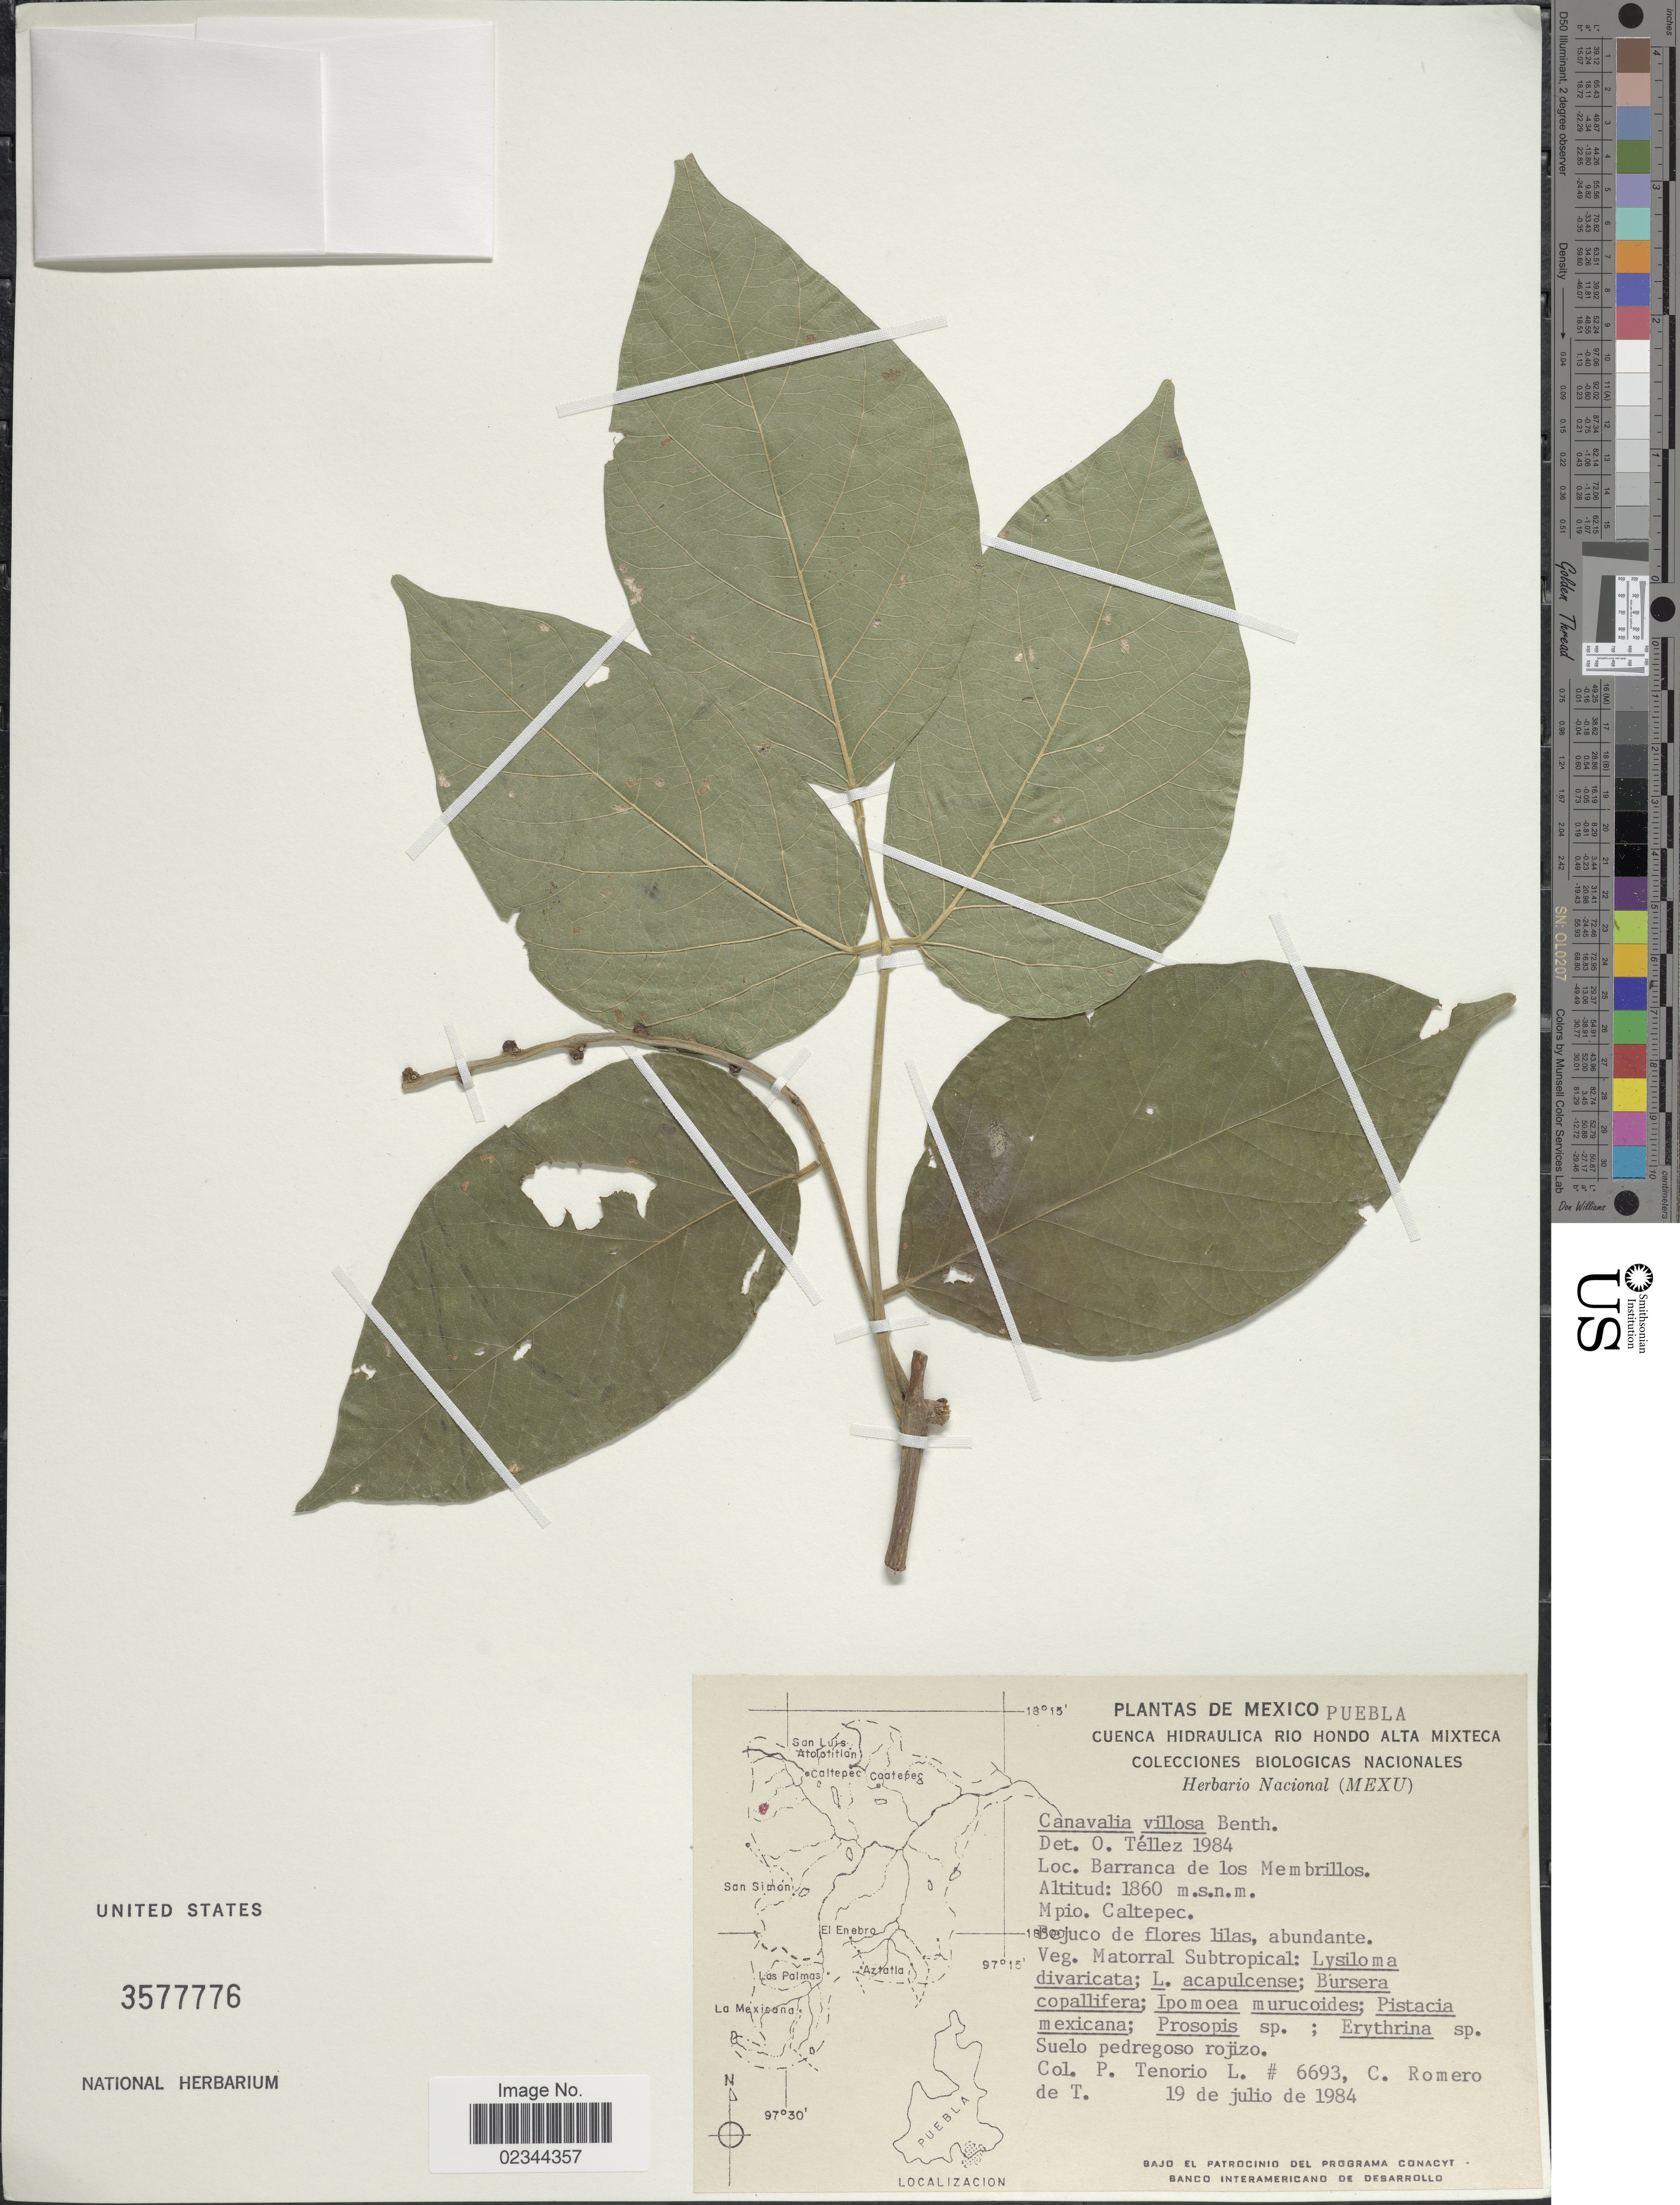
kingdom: Plantae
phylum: Tracheophyta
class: Magnoliopsida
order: Fabales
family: Fabaceae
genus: Canavalia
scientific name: Canavalia villosa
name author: Benth.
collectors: P. Tenorio L. & C. Romero de T.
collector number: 6693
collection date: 1984-07-19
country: Mexico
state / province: Puebla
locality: Puebla, Cuenca Hidraulica Rio Hondo Alta Mixteca, Barranca de los Membrillos, Mpio. Caltepec.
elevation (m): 1860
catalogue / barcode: US 3577776